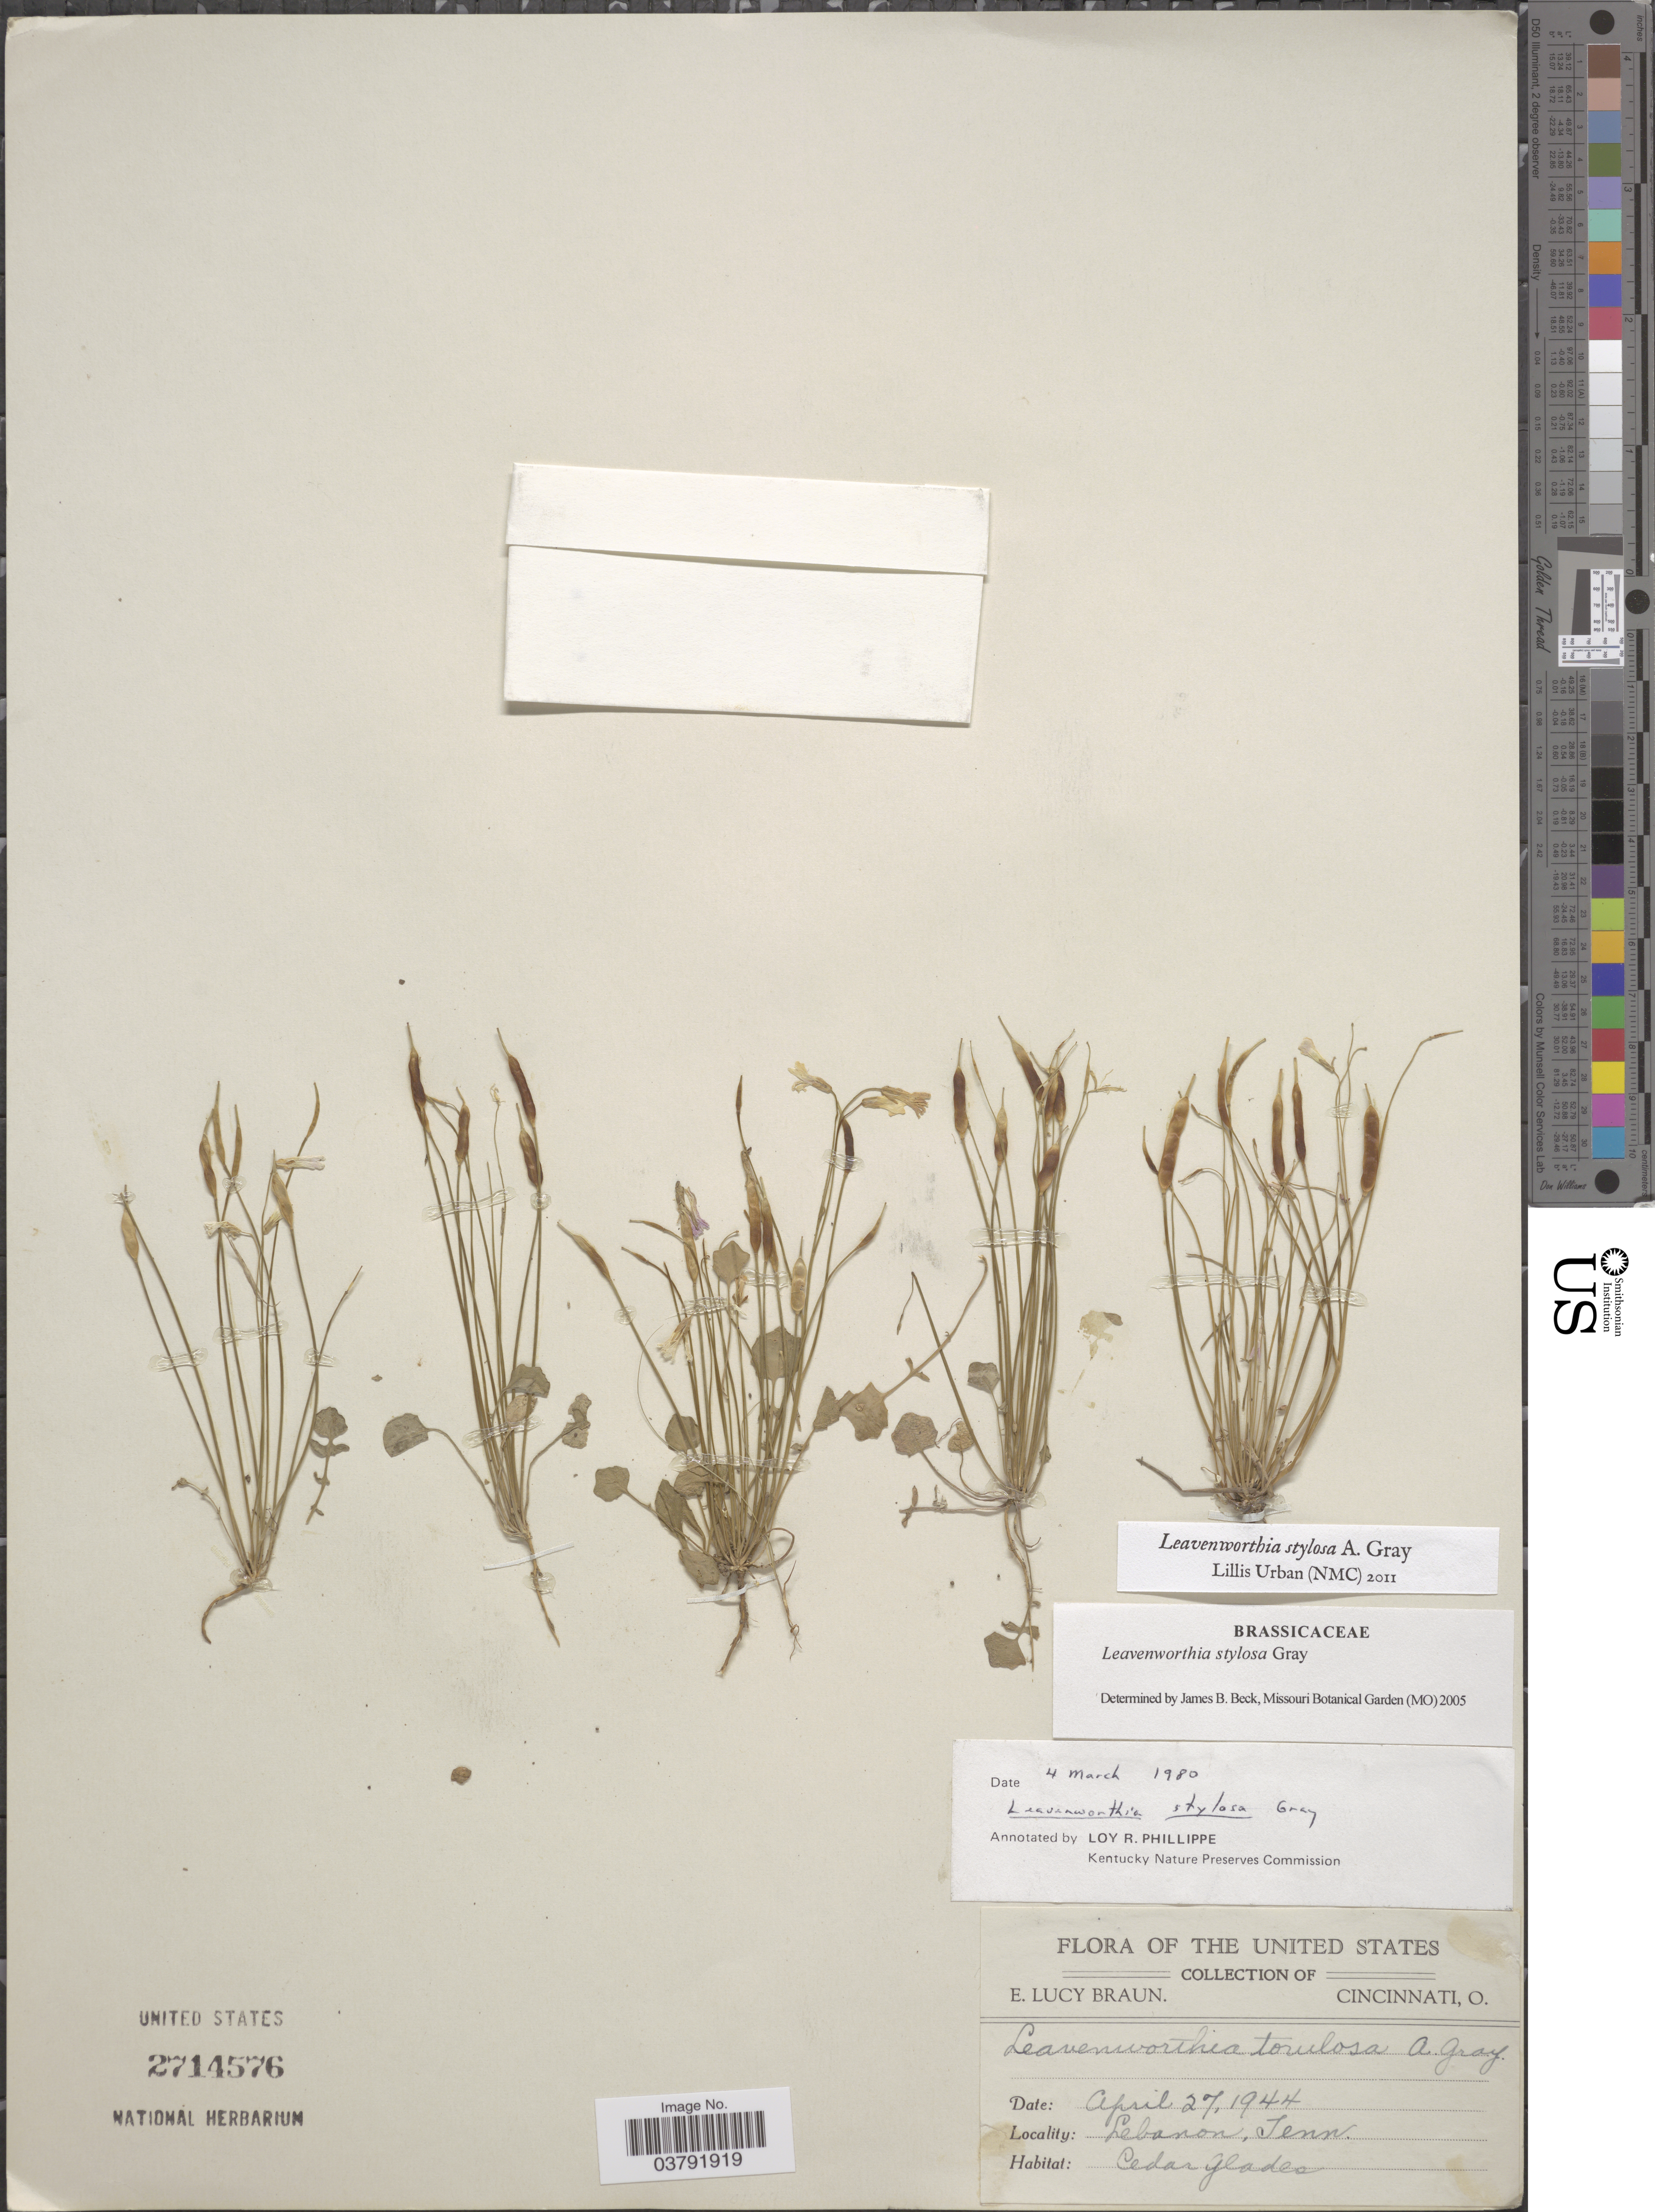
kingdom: Plantae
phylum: Tracheophyta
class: Magnoliopsida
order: Brassicales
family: Brassicaceae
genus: Leavenworthia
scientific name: Leavenworthia stylosa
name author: A. Gray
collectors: E. L. Braun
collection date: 1944-04-27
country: United States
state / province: Tennessee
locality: Lebanon. Cedar glades.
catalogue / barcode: US 2714576